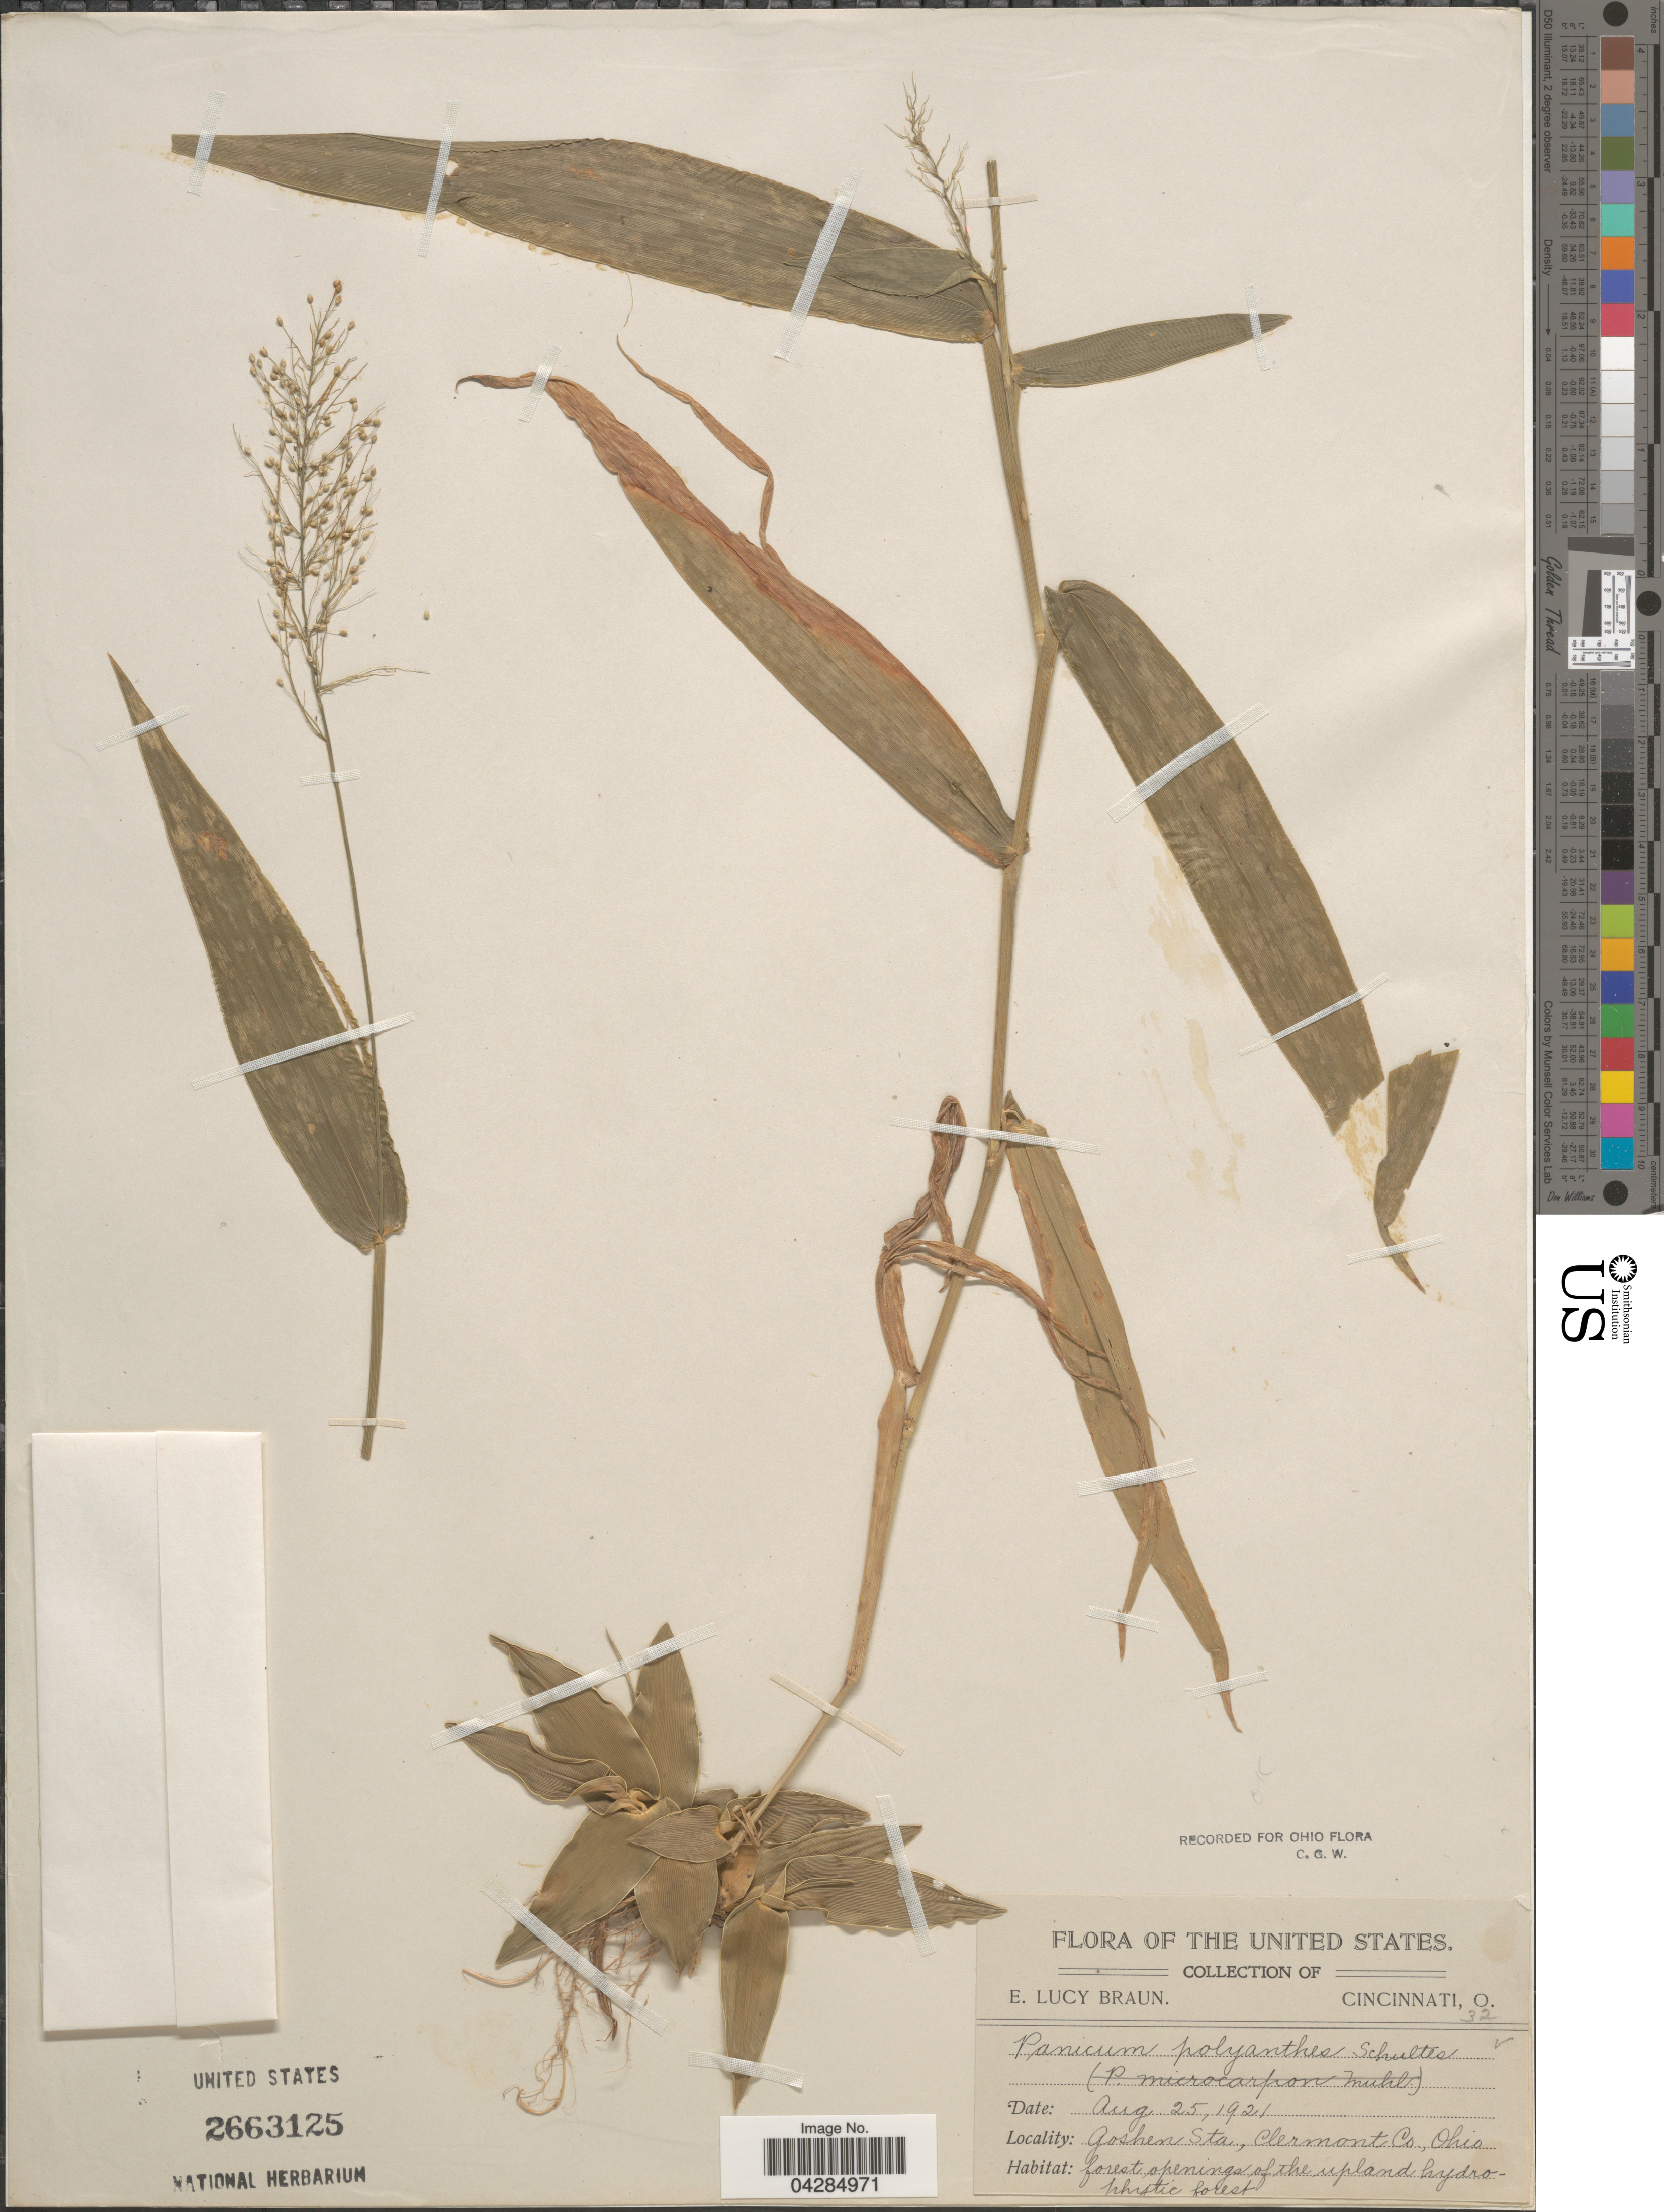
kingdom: Plantae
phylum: Tracheophyta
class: Liliopsida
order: Poales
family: Poaceae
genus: Dichanthelium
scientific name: Dichanthelium portoricense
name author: (Desv. ex Ham.) B.F. Hansen & Wunderlin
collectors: E. L. Braun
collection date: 1921-08-25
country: United States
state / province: Ohio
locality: Goshen Sta., Clermont Co.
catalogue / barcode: US 2663125